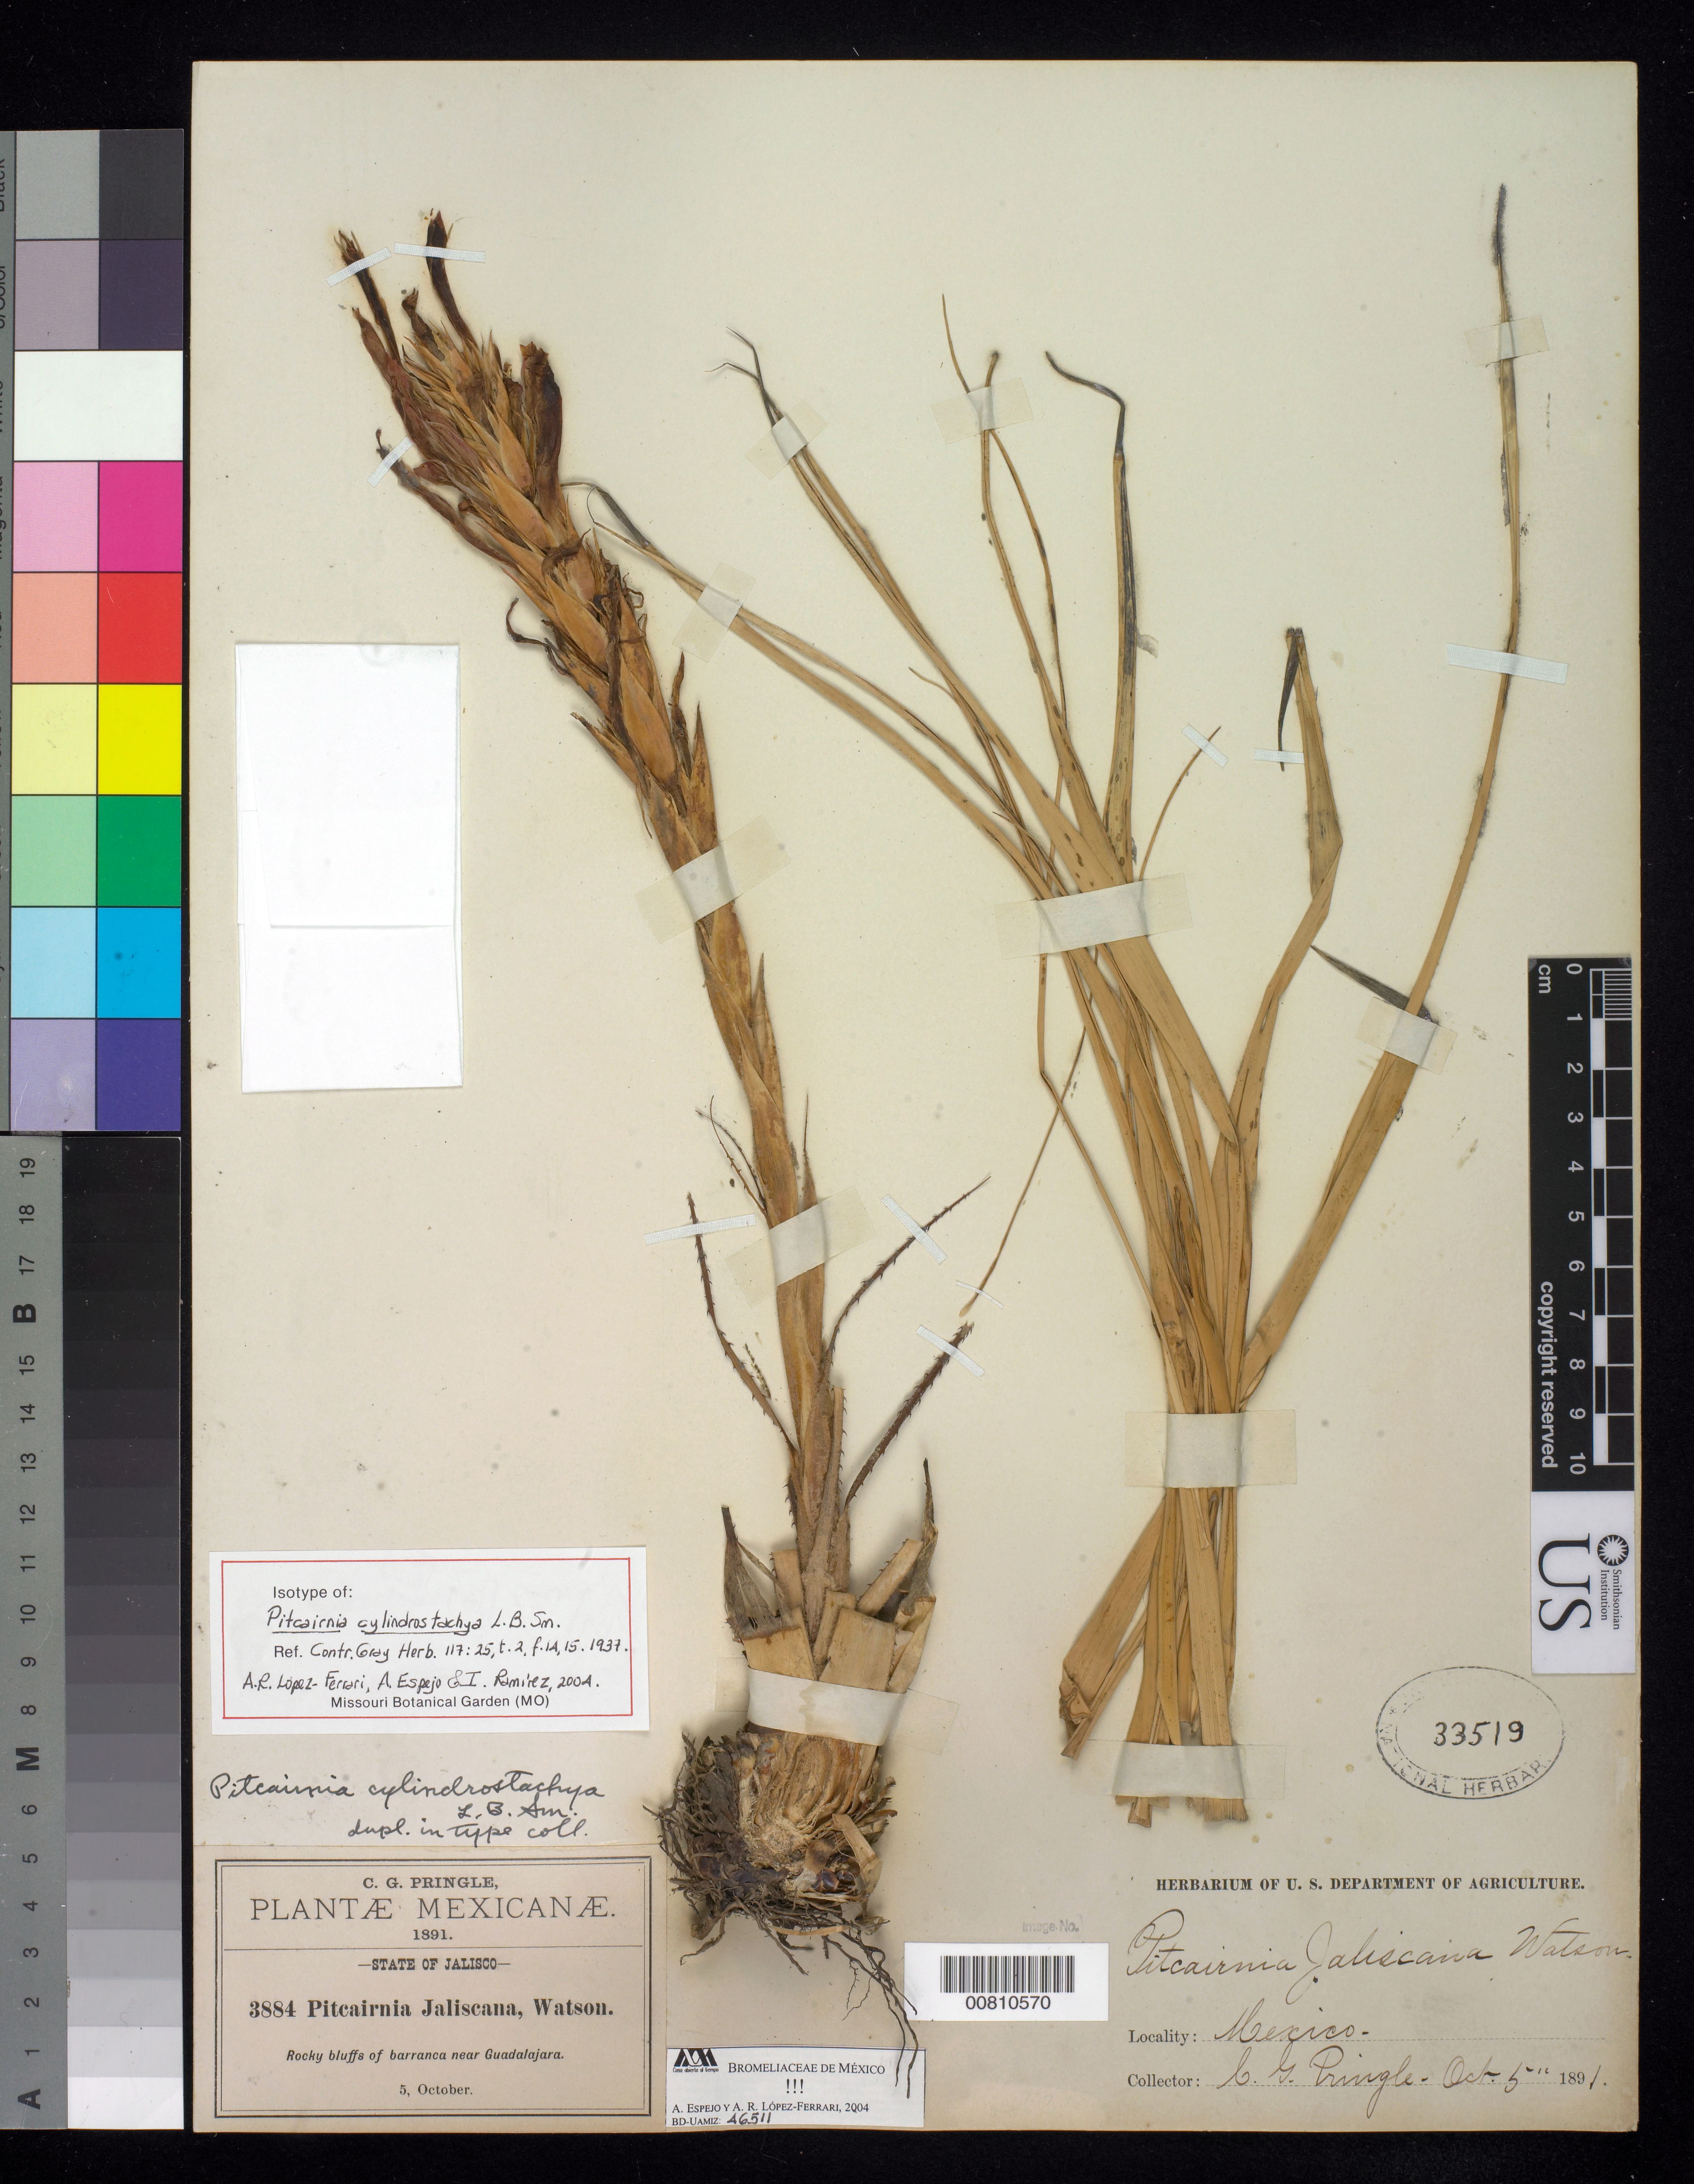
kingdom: Plantae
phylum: Tracheophyta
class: Liliopsida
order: Poales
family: Bromeliaceae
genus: Pitcairnia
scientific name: Pitcairnia cylindrostachya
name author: L.B. Sm.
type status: Isotype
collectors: C. G. Pringle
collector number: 3884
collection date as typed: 05 Oct 1891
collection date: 1891-10-05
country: Mexico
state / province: Jalisco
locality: Rocky bluffs of barranca near Guadalajara.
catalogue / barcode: US 33519